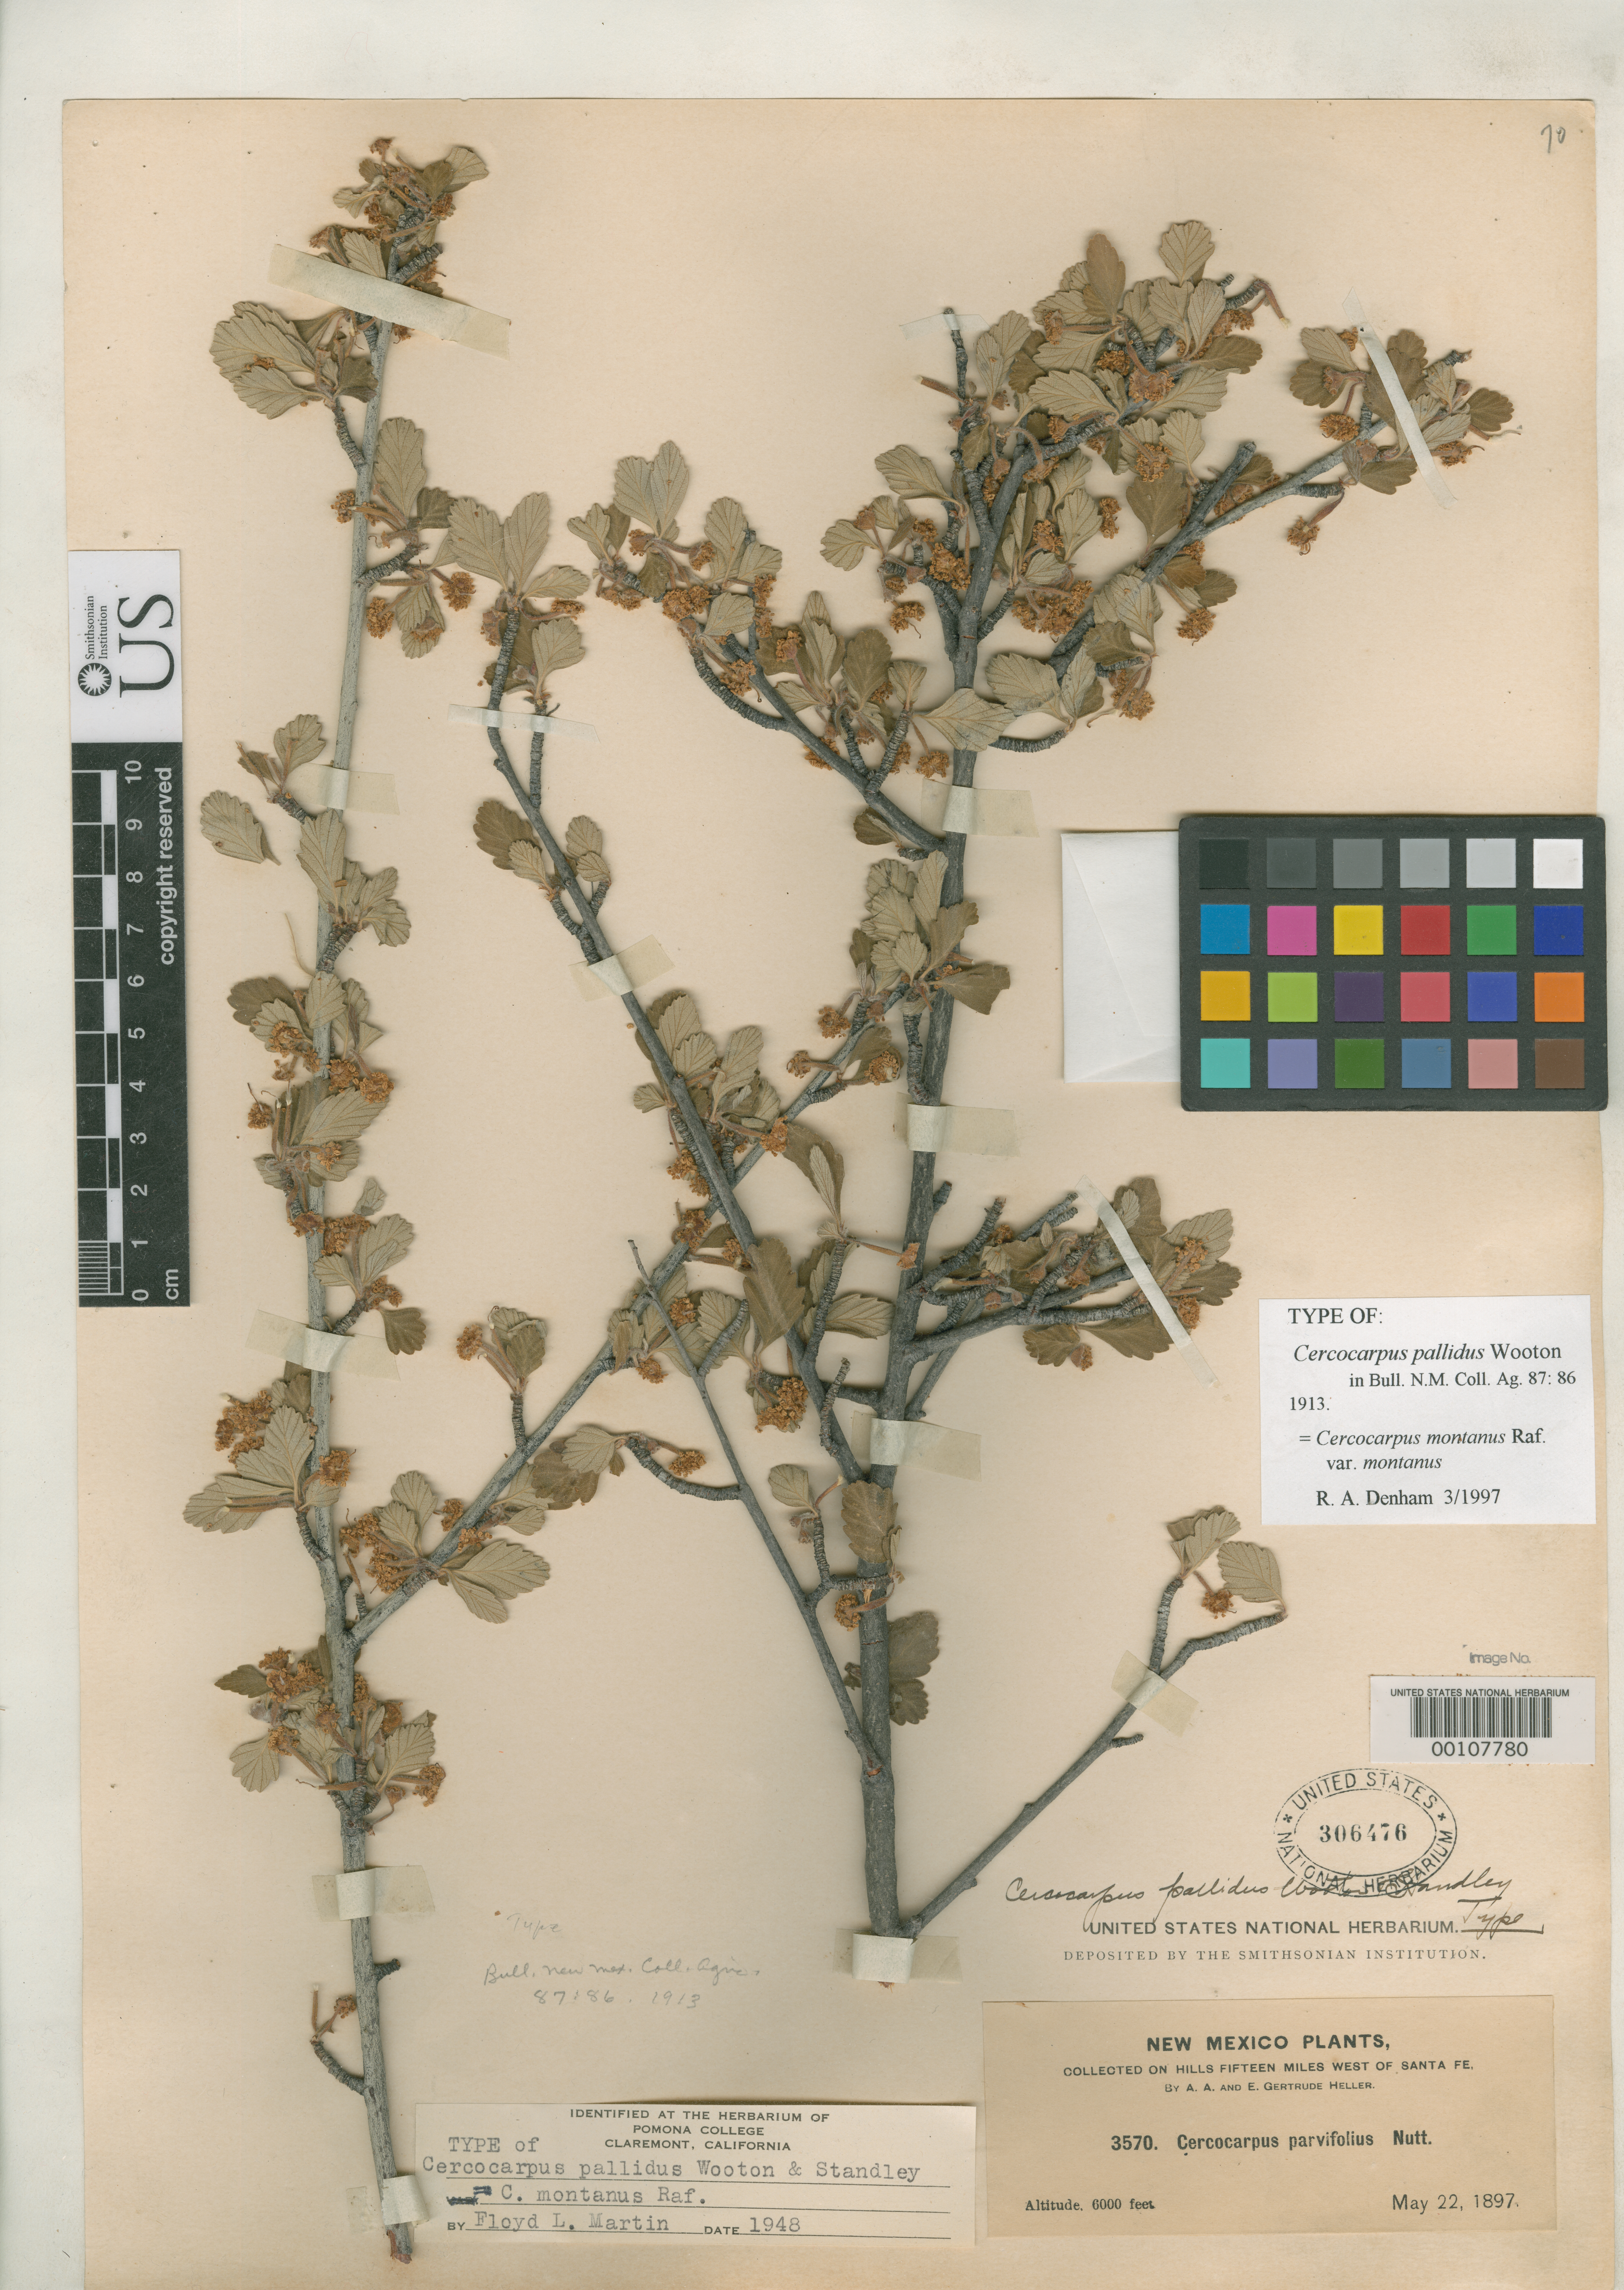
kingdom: Plantae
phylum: Tracheophyta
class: Magnoliopsida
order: Rosales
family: Rosaceae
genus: Cercocarpus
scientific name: Cercocarpus pallidus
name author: Wooton & Standl.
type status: Type Collection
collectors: A. A. Heller & E. G. Heller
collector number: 3570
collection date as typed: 22 May 1897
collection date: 1897-05-22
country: United States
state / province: New Mexico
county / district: Santa Fe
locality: Hills 15 mi. W of Santa Fe.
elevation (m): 1829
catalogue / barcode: US 306476